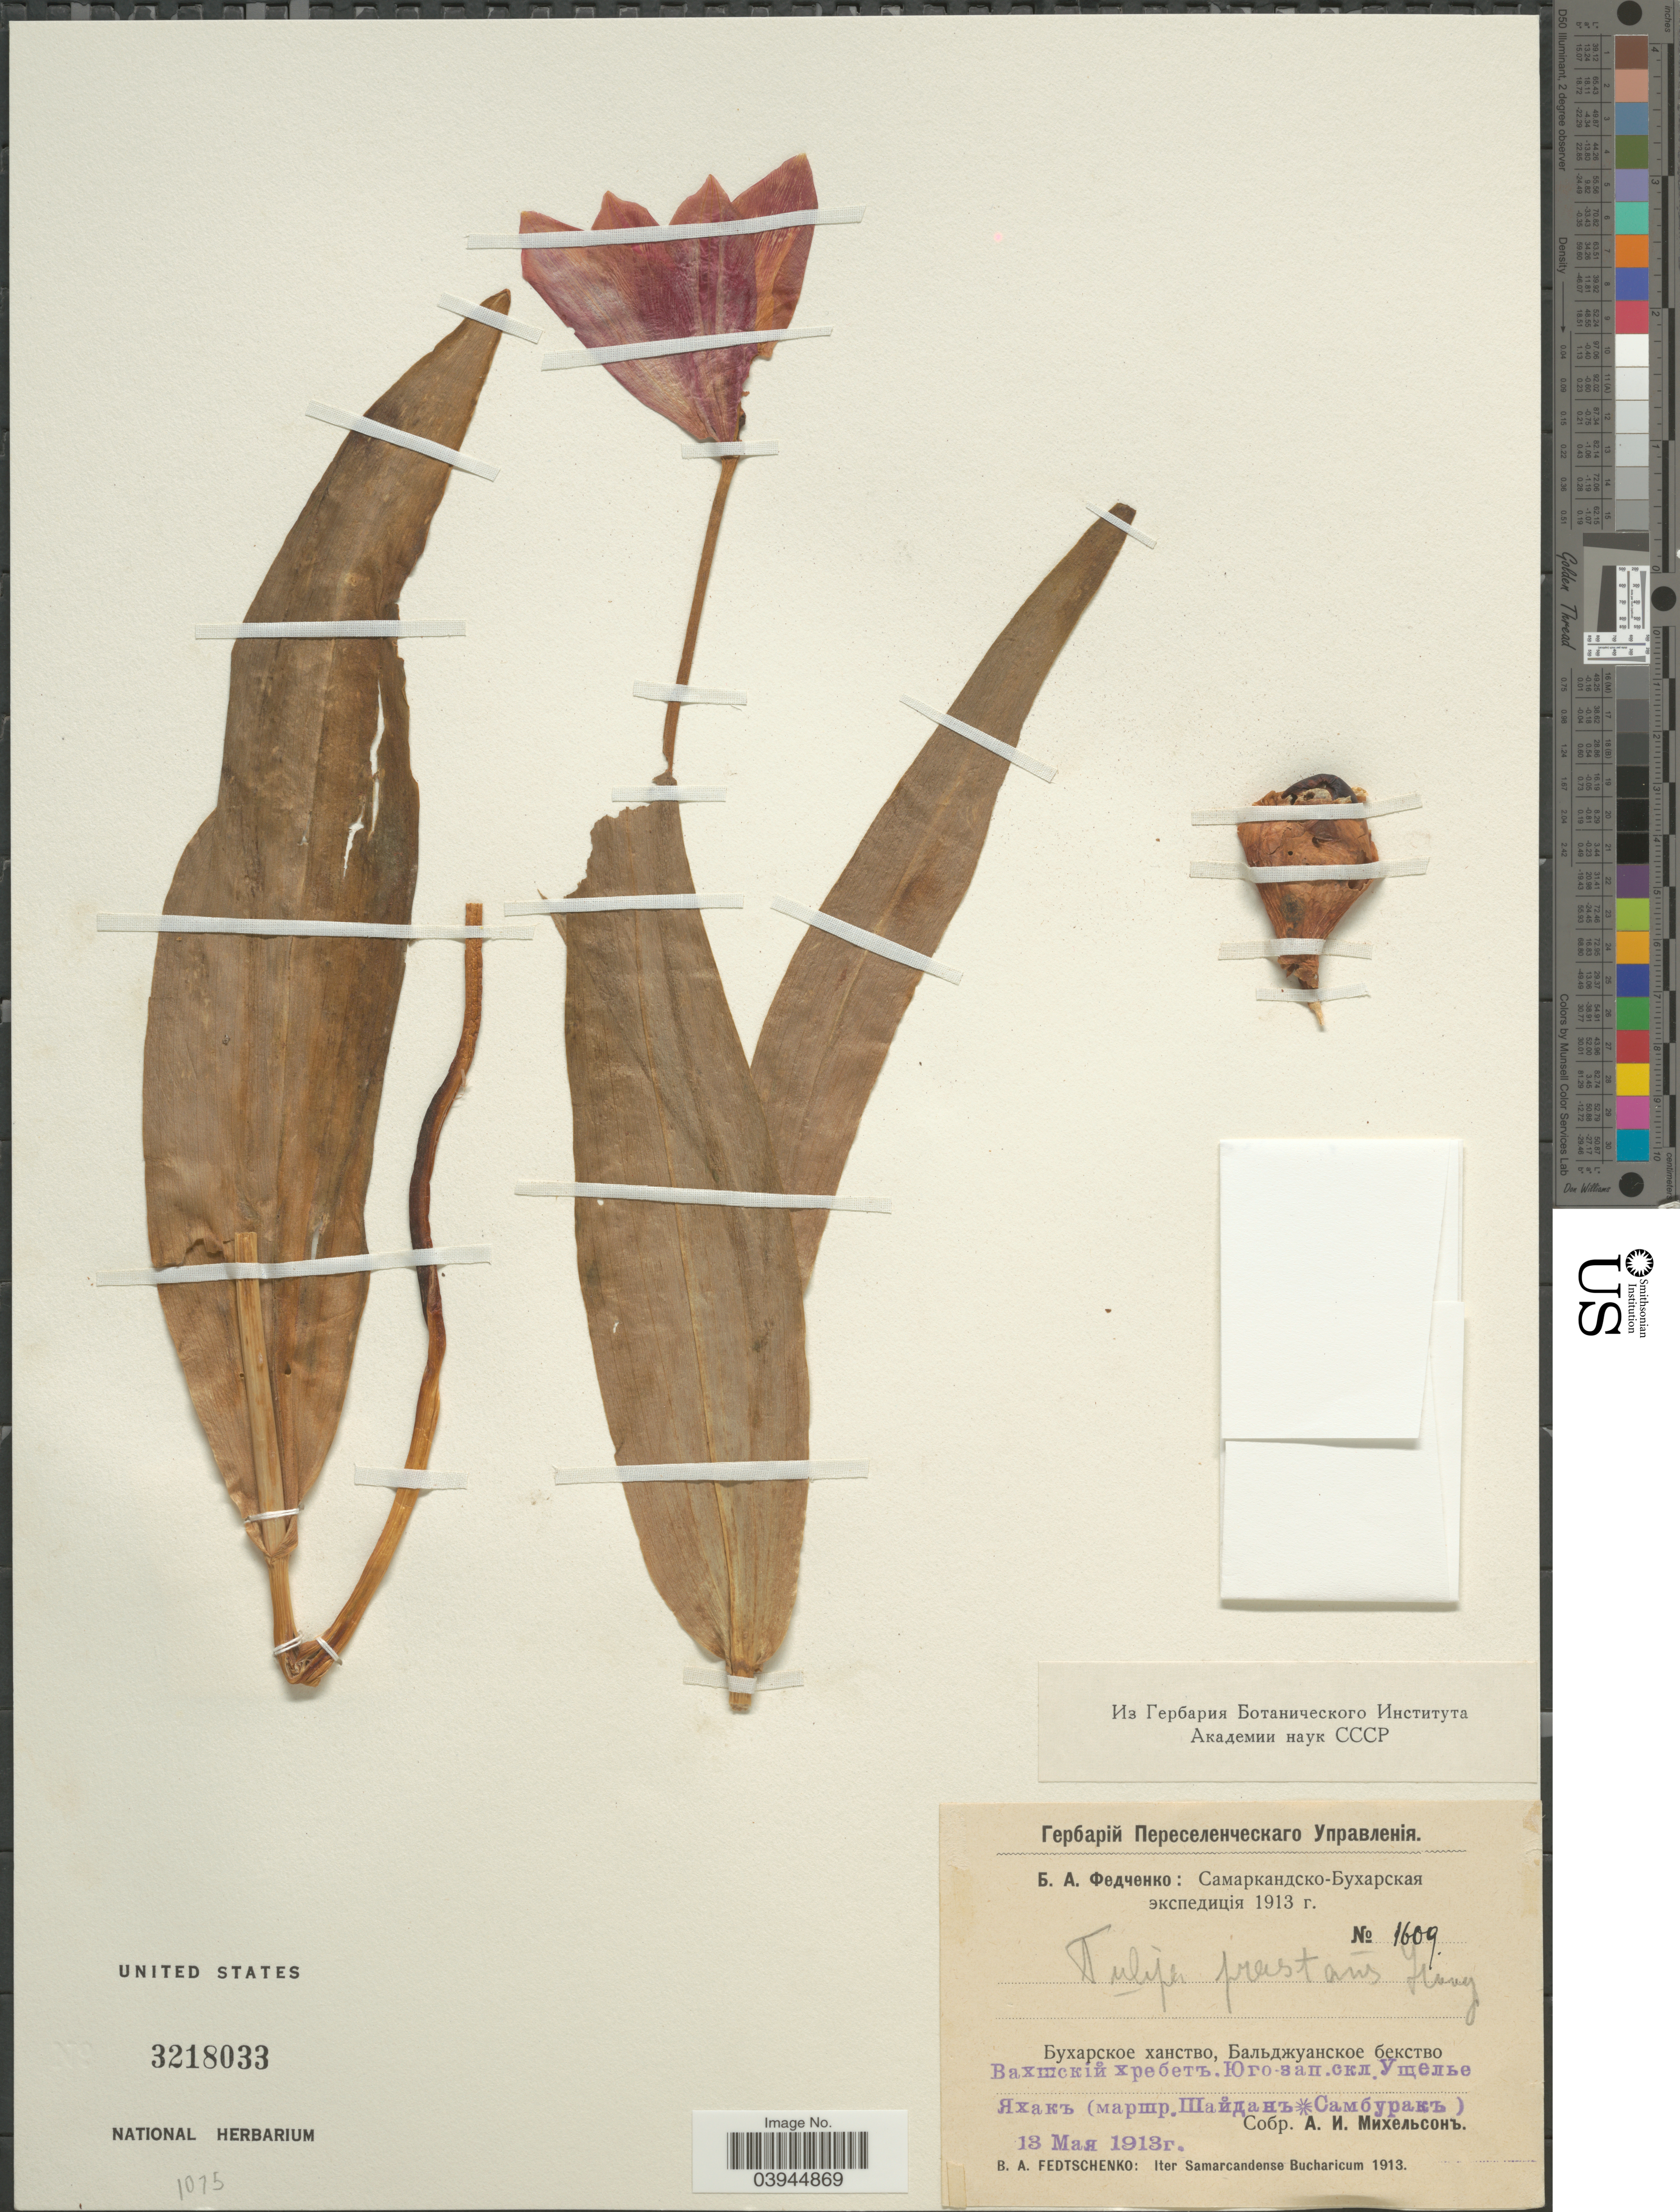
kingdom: Plantae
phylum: Tracheophyta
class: Liliopsida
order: Liliales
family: Liliaceae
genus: Tulipa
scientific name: Tulipa praestans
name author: H. B. May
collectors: B. A. Fedtschenko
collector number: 1609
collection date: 1913-03-13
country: Uzbekistan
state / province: Samarqand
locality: X.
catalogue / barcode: US 3218033